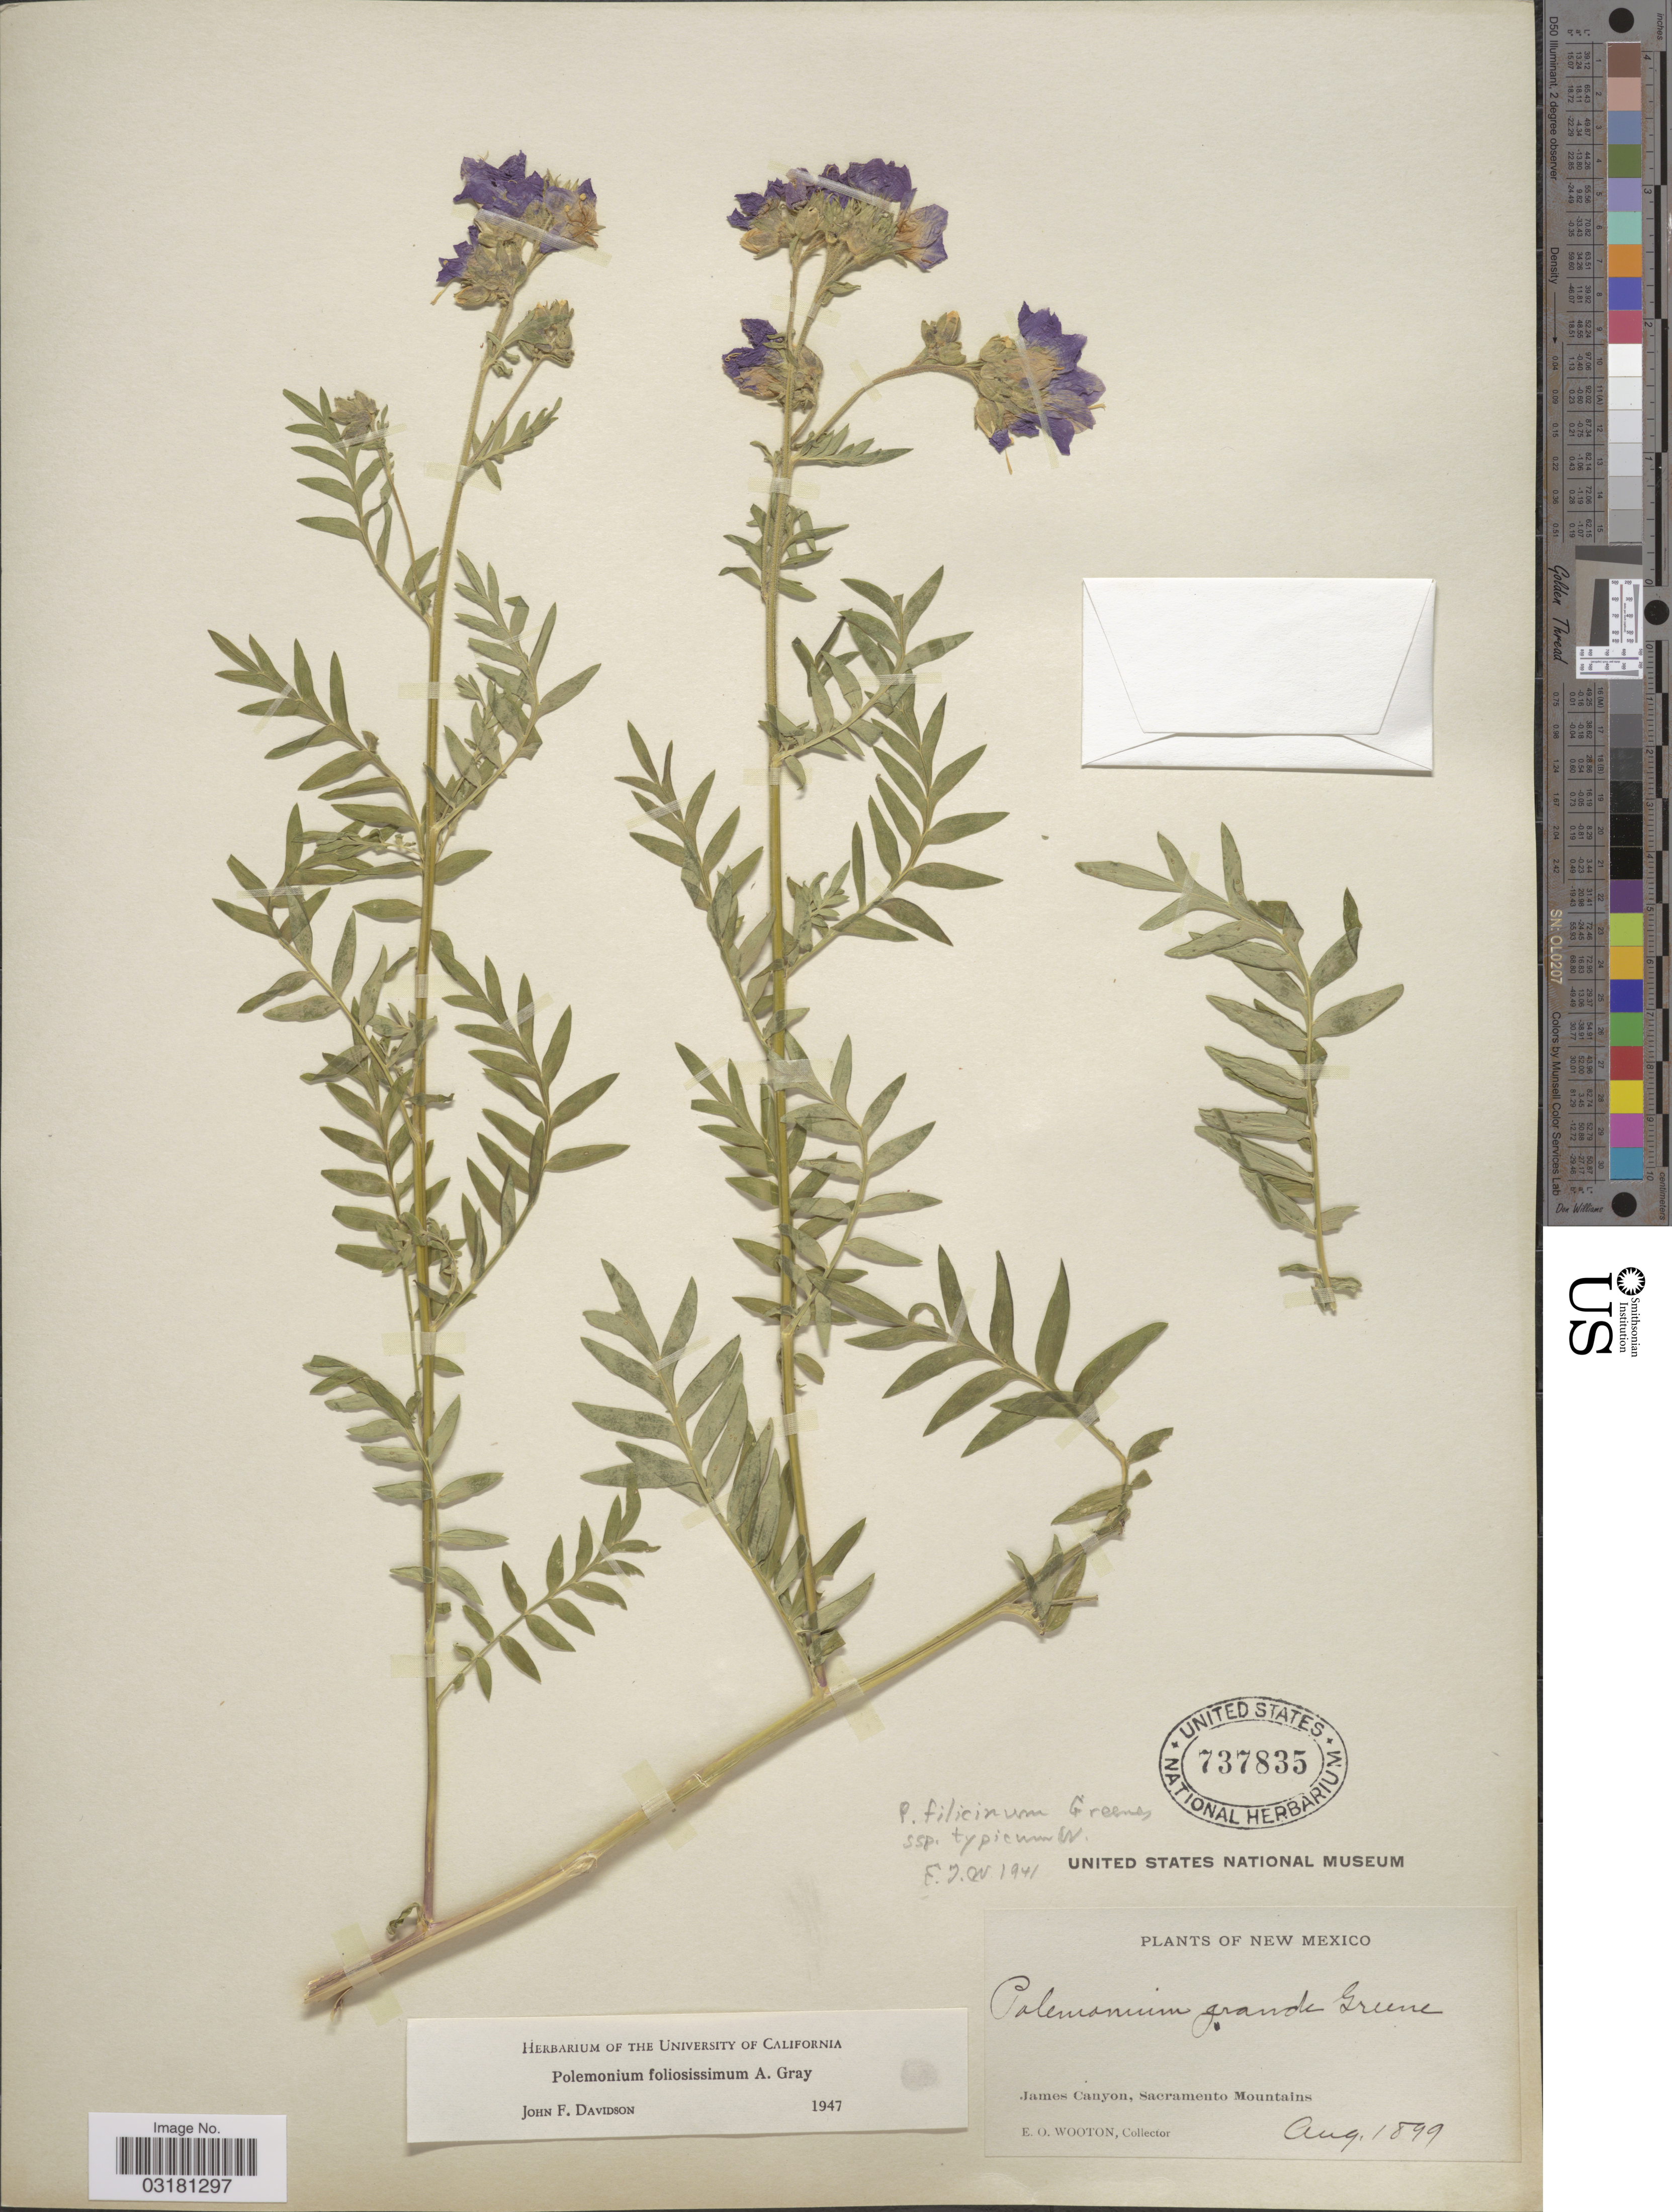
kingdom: Plantae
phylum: Tracheophyta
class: Magnoliopsida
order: Ericales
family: Polemoniaceae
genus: Polemonium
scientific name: Polemonium foliosissimum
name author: A. Gray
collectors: E. O. Wooton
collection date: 1899-08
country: United States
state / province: New Mexico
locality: James Canyon, Sacramento Mountains.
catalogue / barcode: US 737835